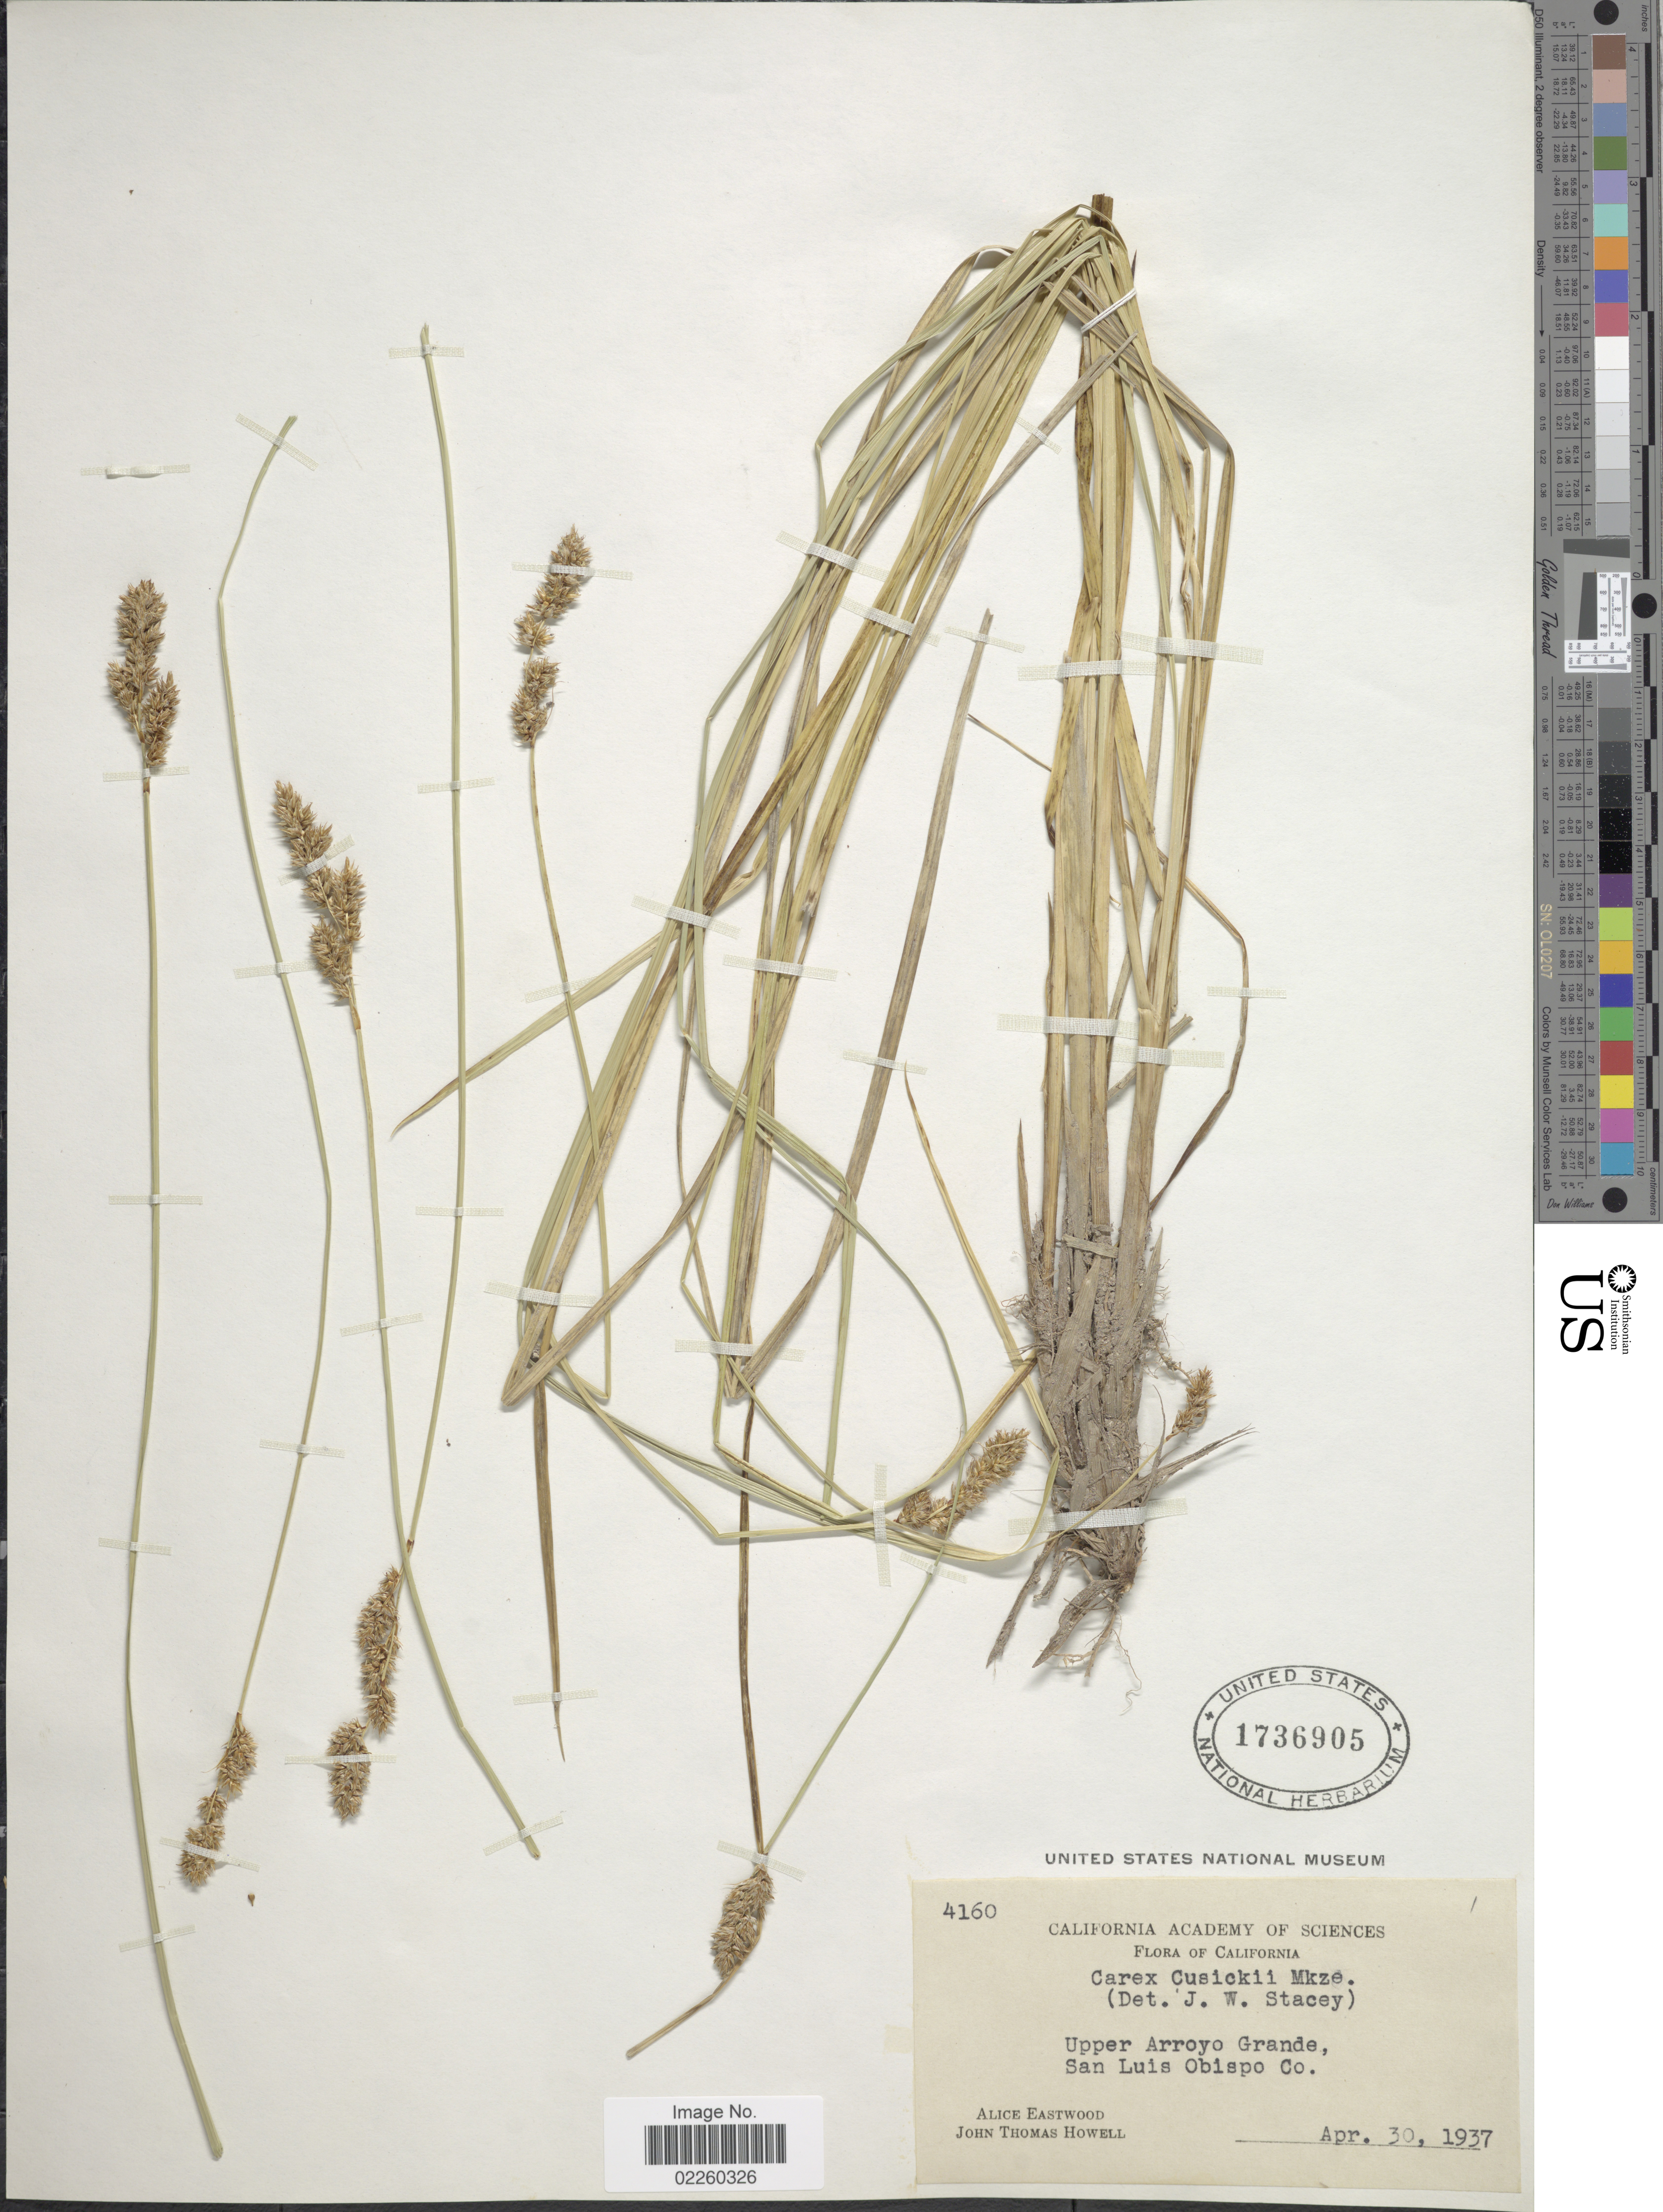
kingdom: Plantae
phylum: Tracheophyta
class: Liliopsida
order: Poales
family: Cyperaceae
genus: Carex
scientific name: Carex cusickii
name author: Mack.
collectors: A. Eastwood & J. T. Howell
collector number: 4160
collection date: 1937-04-30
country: United States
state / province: California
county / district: San Luis Obispo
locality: Upper Arroyo Grande, San Luis Obispo Co.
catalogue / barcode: US 1736905